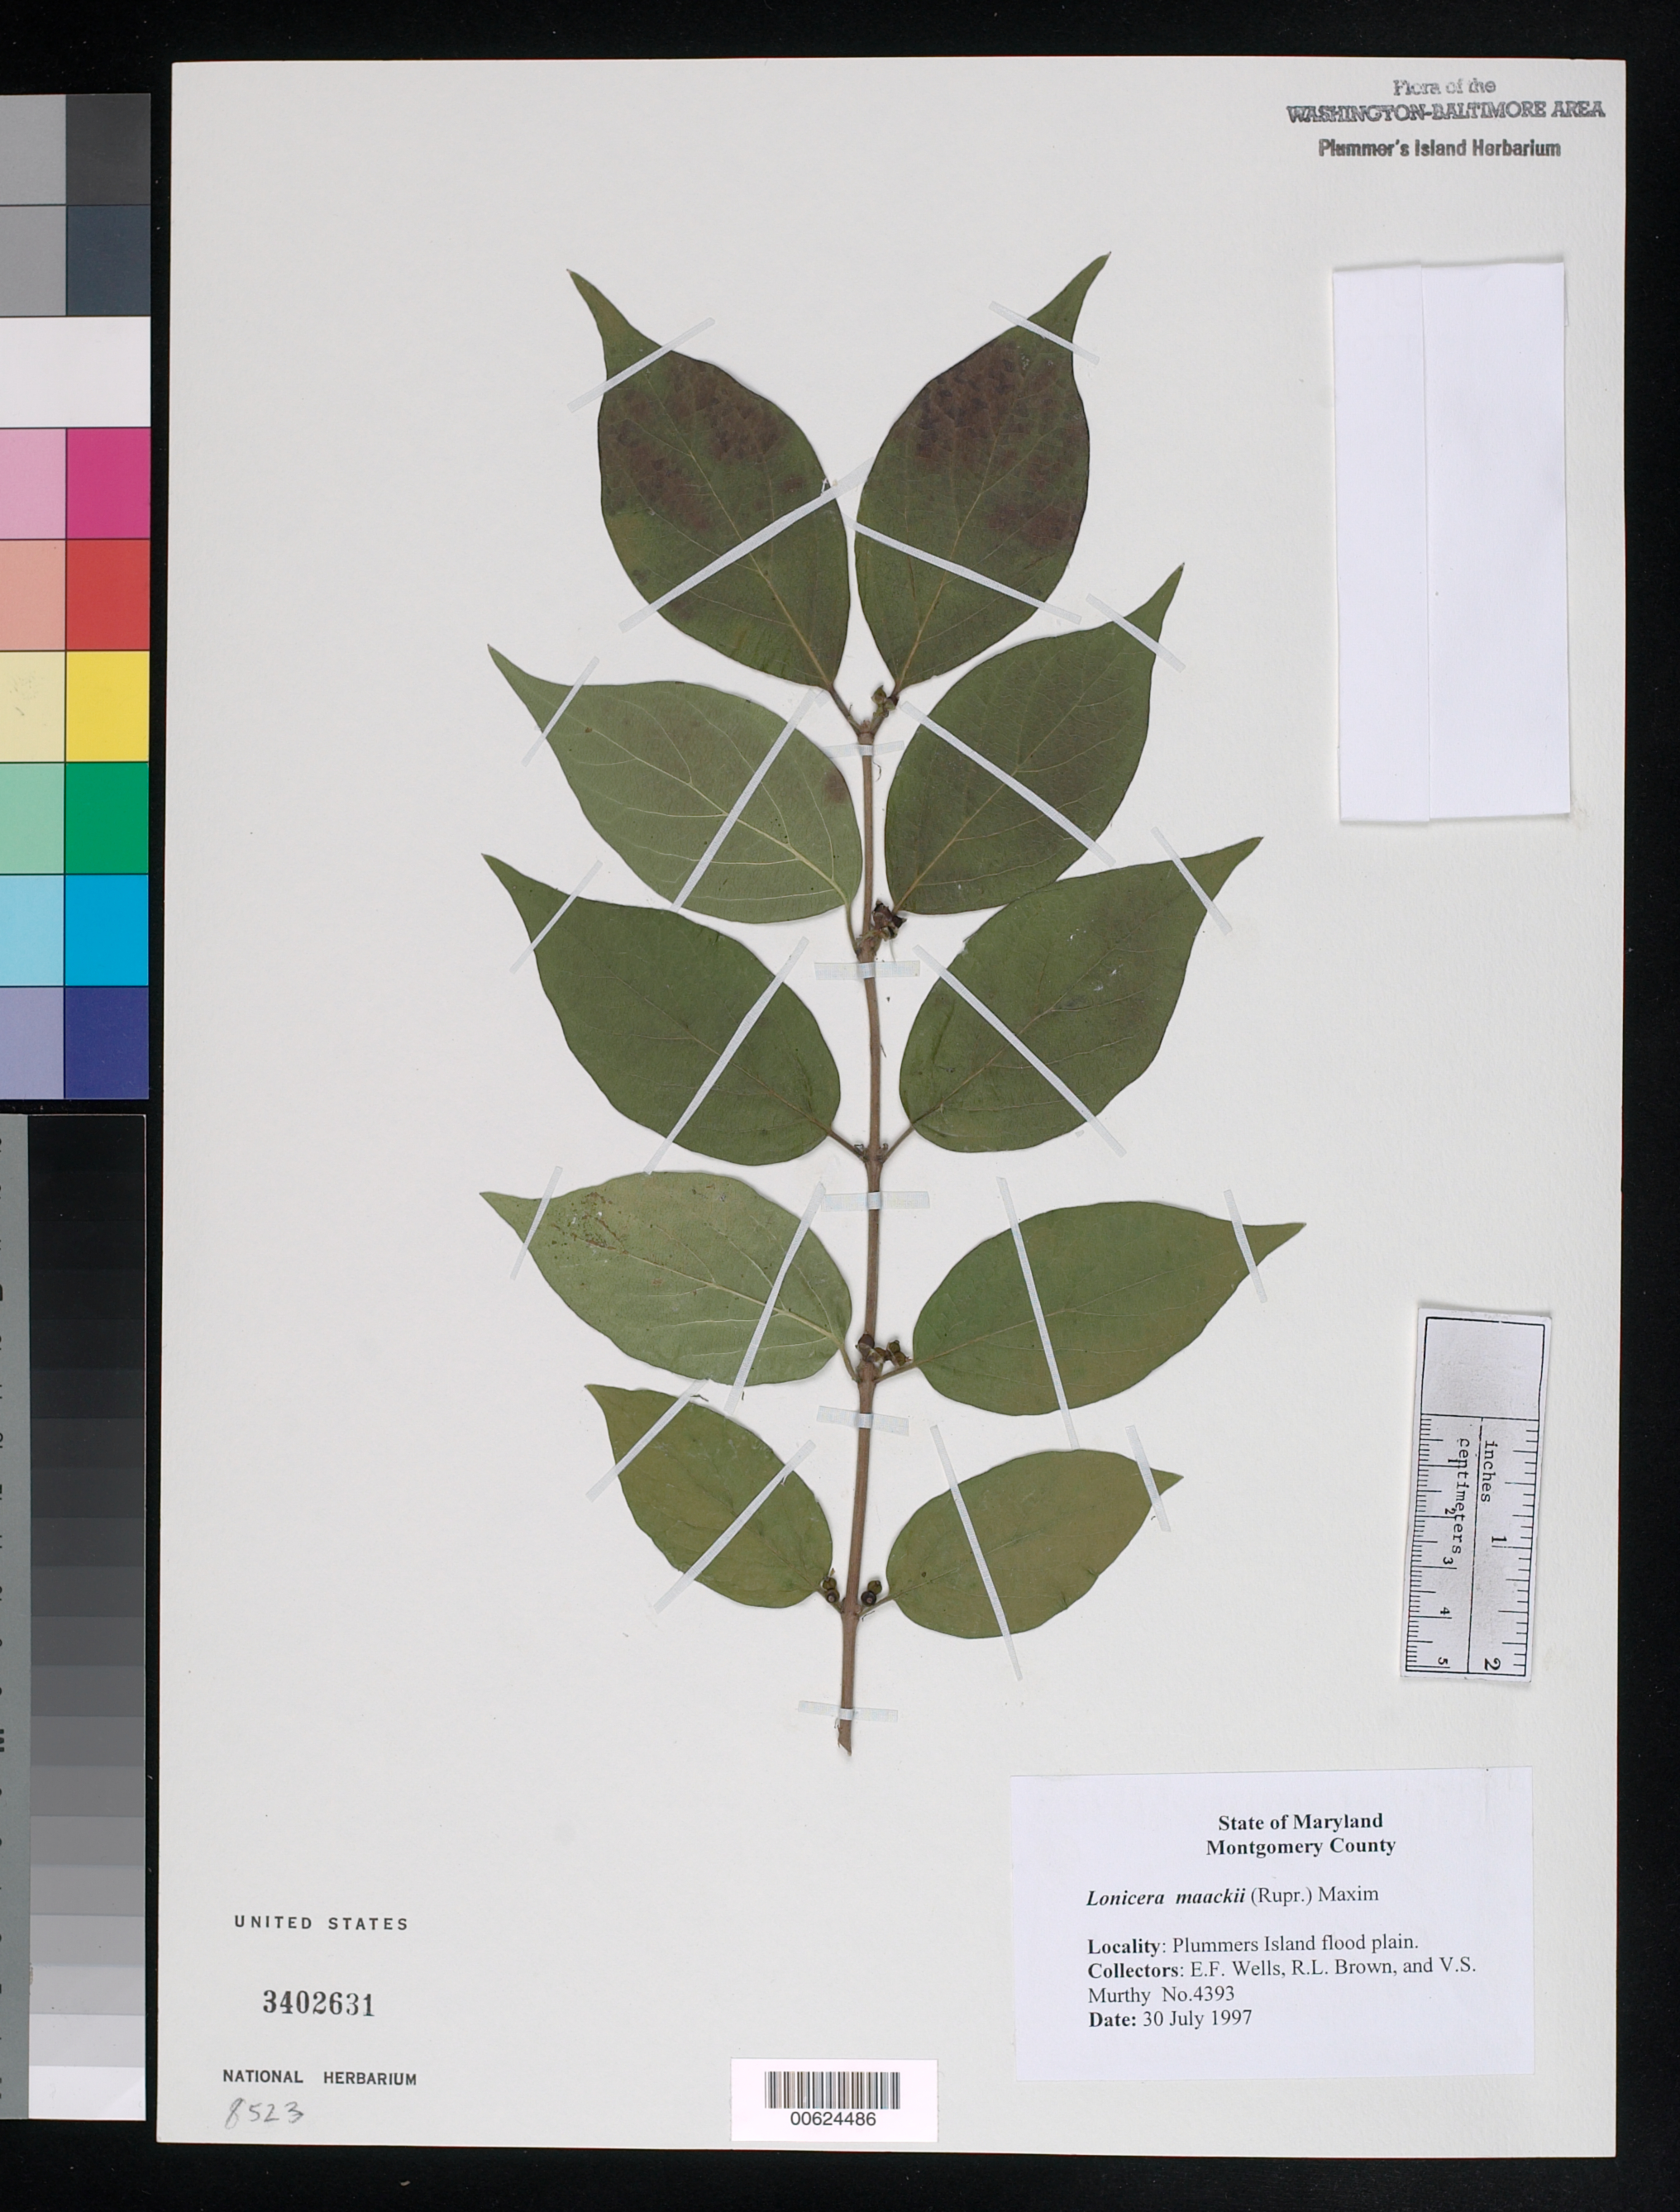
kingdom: Plantae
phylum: Tracheophyta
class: Magnoliopsida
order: Dipsacales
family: Caprifoliaceae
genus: Lonicera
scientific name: Lonicera maackii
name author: (Rupr.) Maxim.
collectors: E. F. Wells, R. L. Brown & V. S. Murthy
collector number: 4393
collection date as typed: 30 Jul 1997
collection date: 1997-07-30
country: United States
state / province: Maryland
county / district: Montgomery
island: Plummers Island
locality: Flood plain of Plummers Island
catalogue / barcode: US 3402631